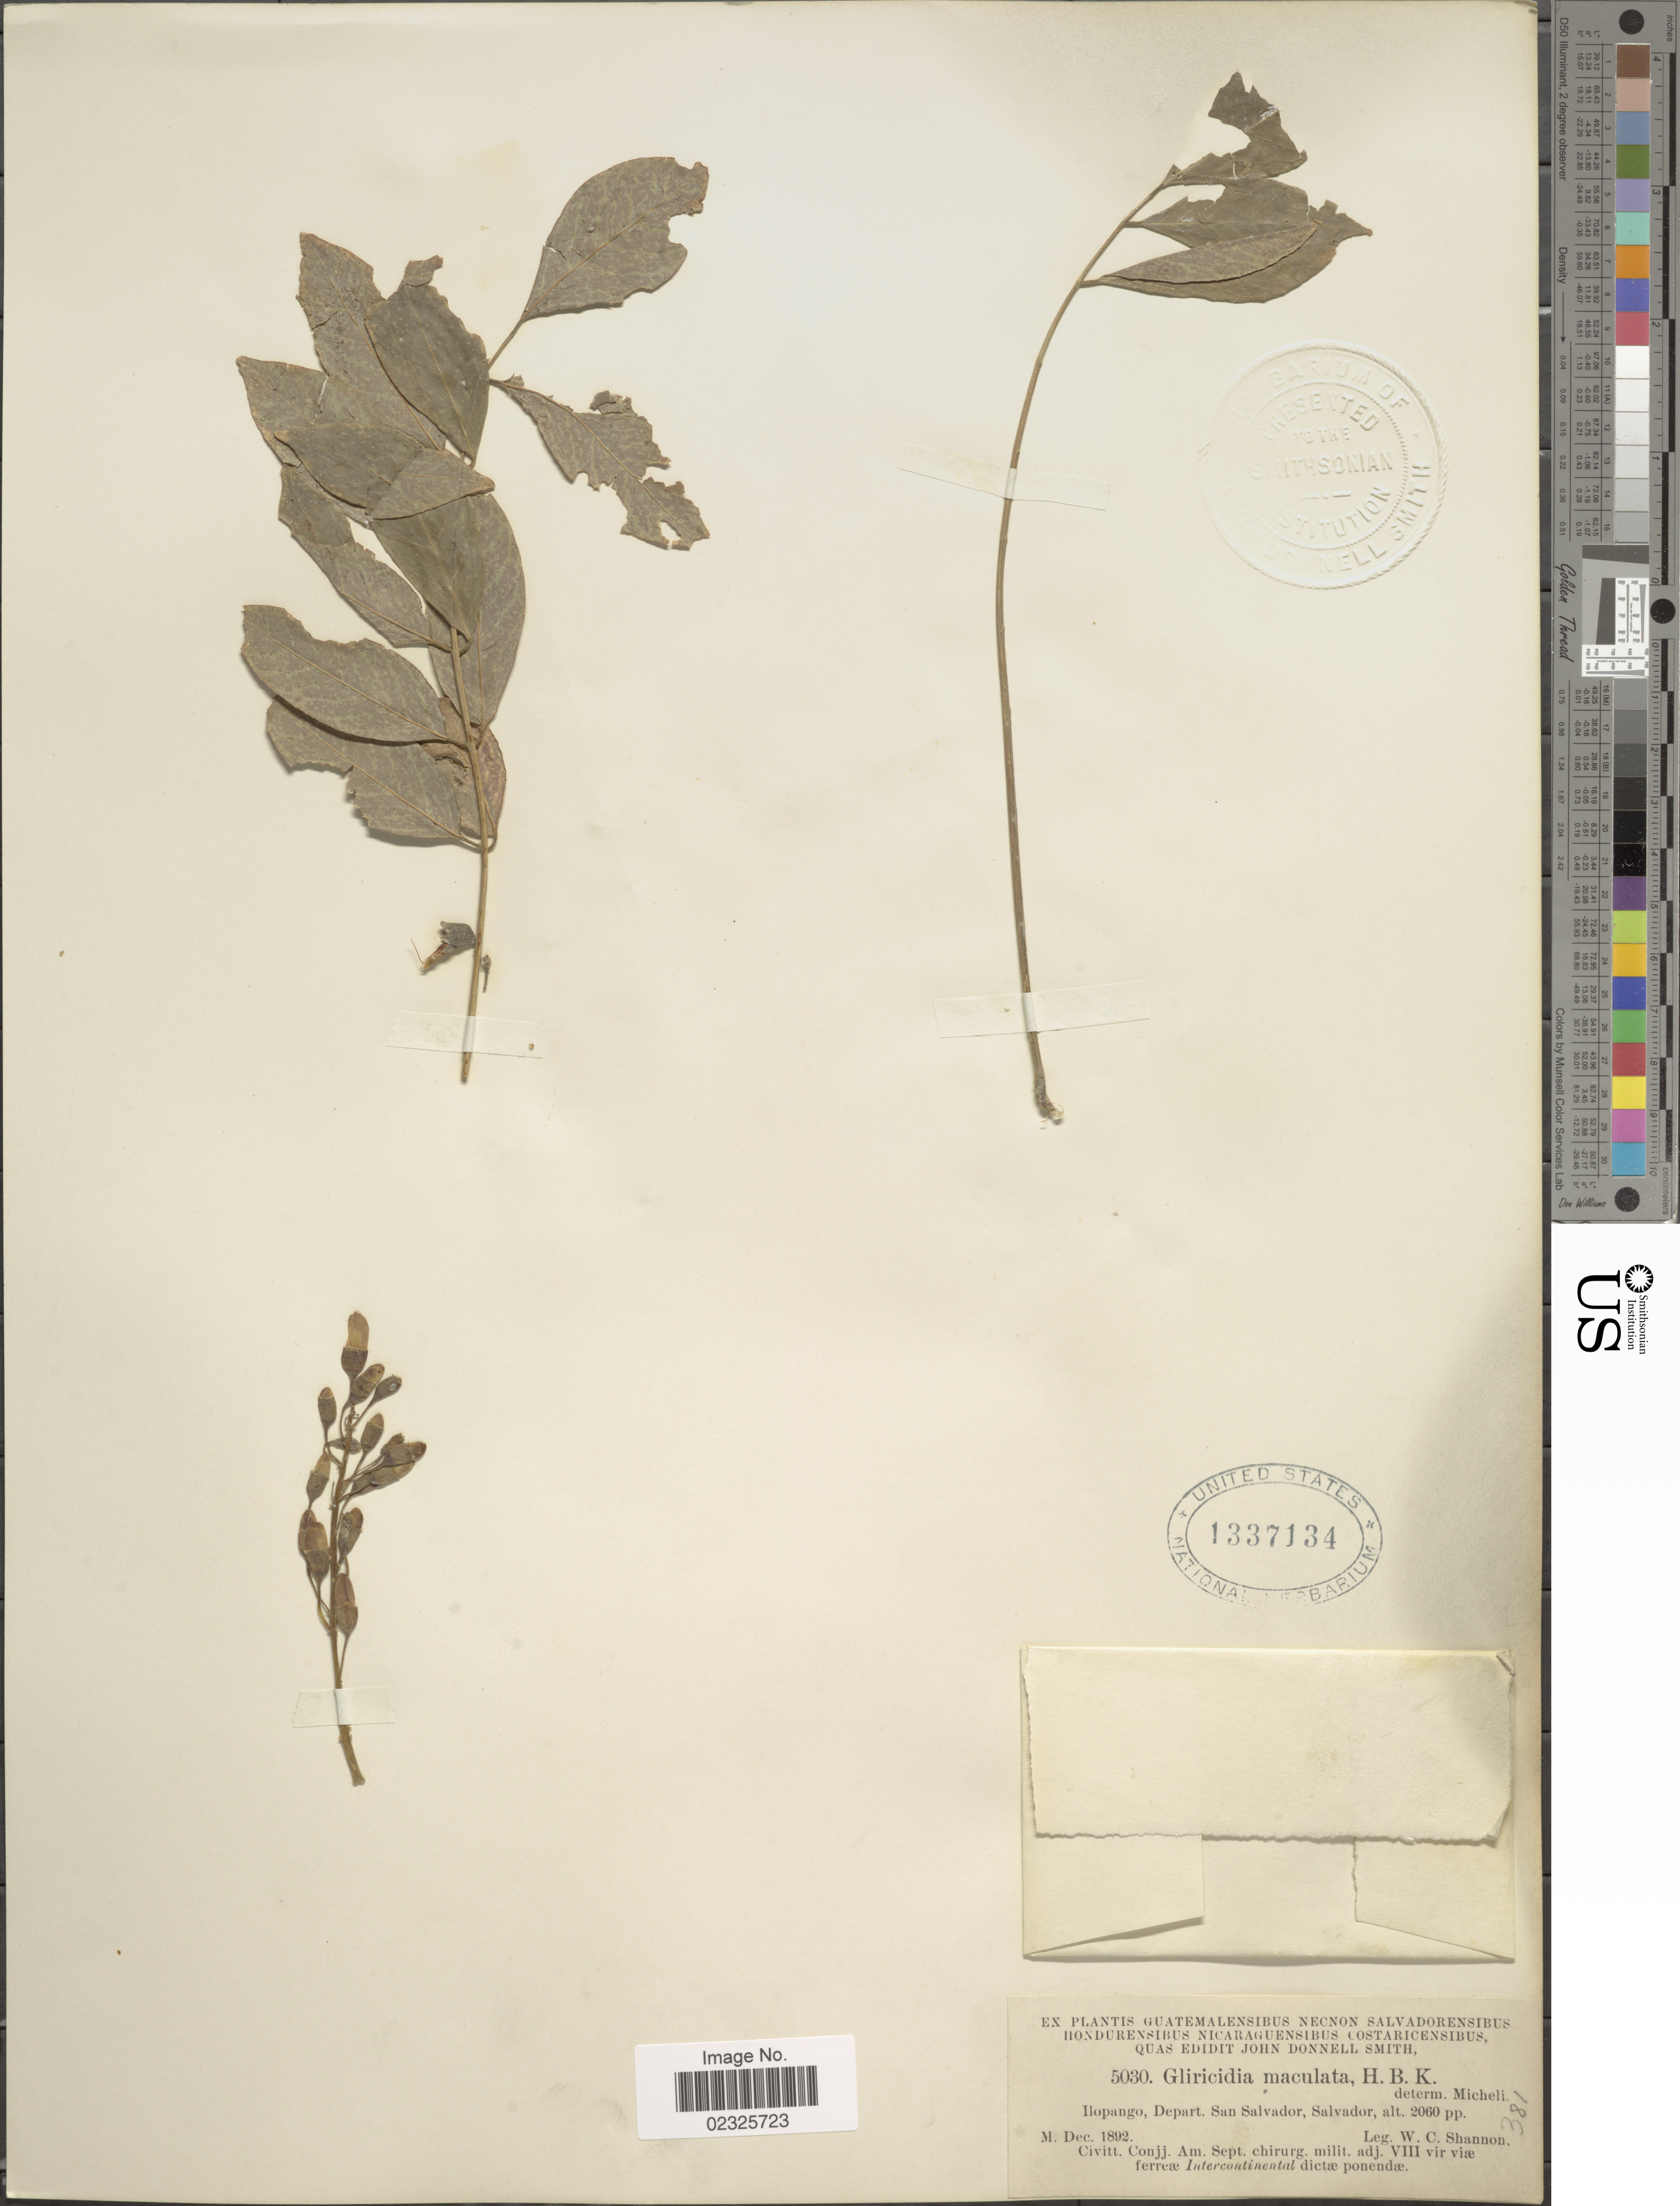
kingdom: Plantae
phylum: Tracheophyta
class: Magnoliopsida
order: Fabales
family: Fabaceae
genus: Gliricidia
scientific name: Gliricidia sepium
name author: (Jacq.) Kunth ex Walp.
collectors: W. C. Shannon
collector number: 5030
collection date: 1892-12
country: El Salvador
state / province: San Salvador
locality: Hopango, Depart. San Salvador, Salvador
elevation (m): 628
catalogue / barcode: US 1337134